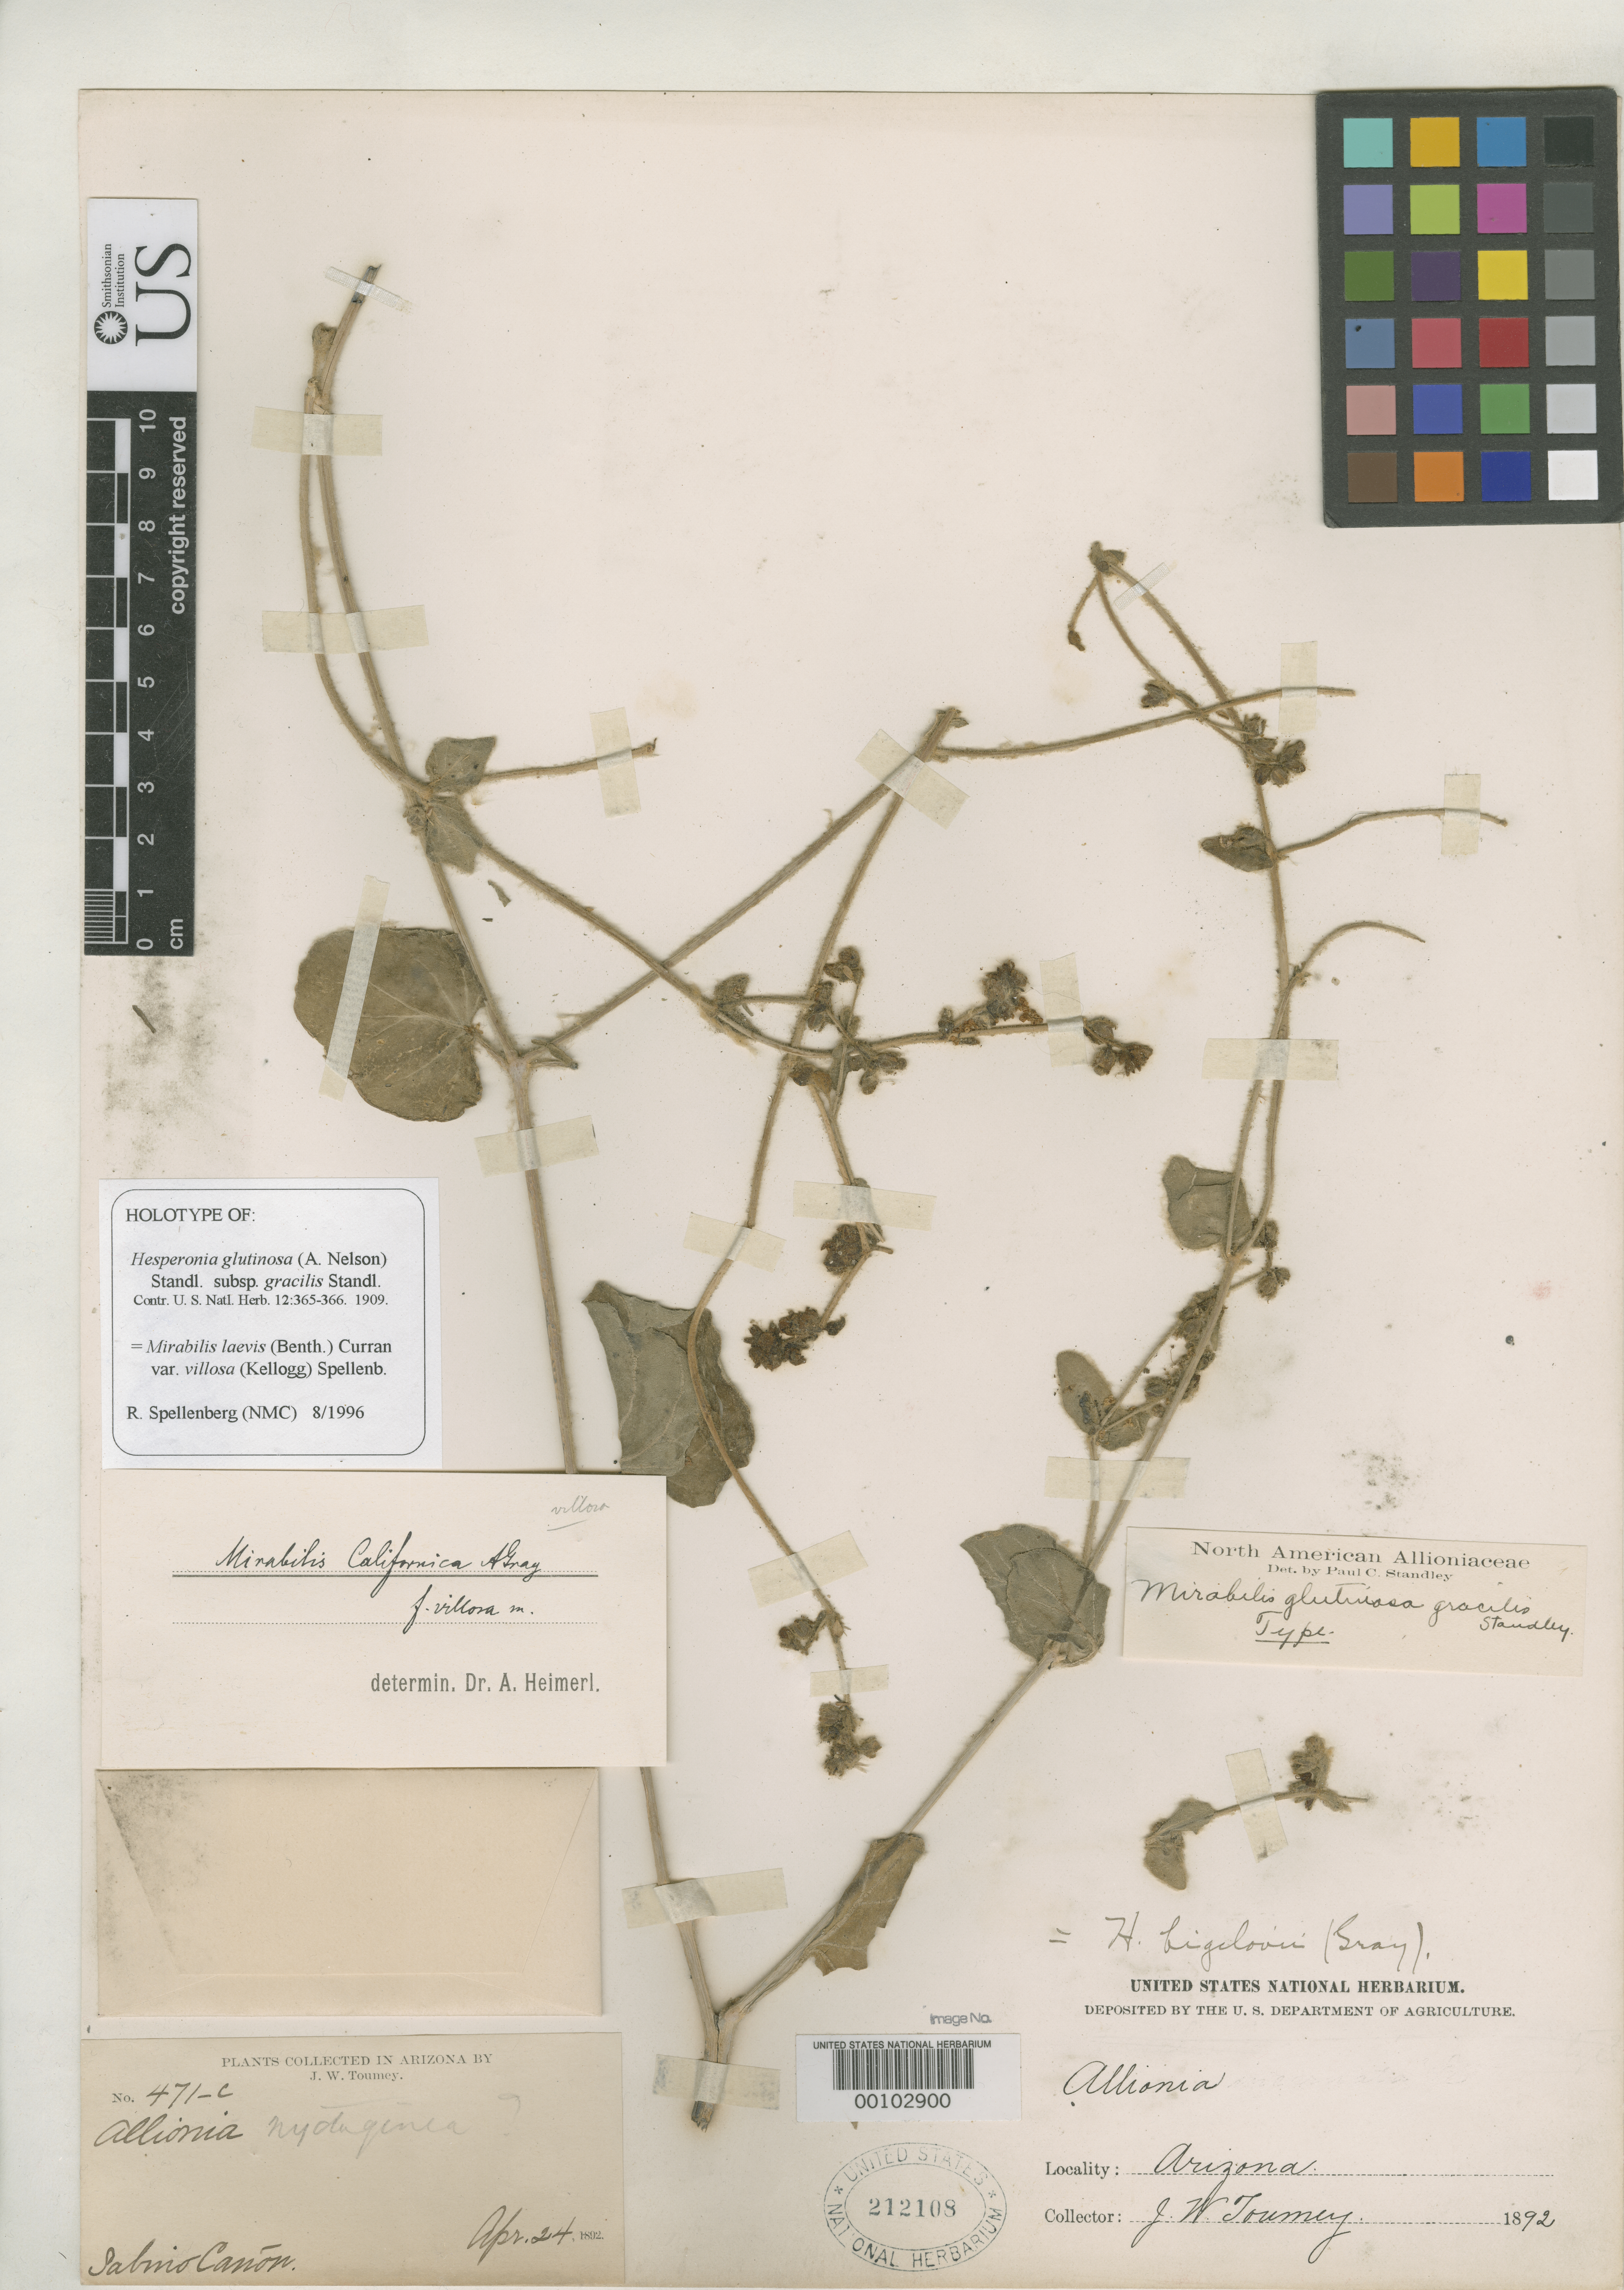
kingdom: Plantae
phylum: Tracheophyta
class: Magnoliopsida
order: Caryophyllales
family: Nyctaginaceae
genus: Hesperonia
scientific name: Hesperonia glutinosa subsp. gracilis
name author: Standl.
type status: Holotype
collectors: J. W. Toumey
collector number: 471c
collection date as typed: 24 Apr 1892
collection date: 1892-04-24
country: United States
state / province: Arizona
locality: Sabino Canyon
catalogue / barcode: US 212108